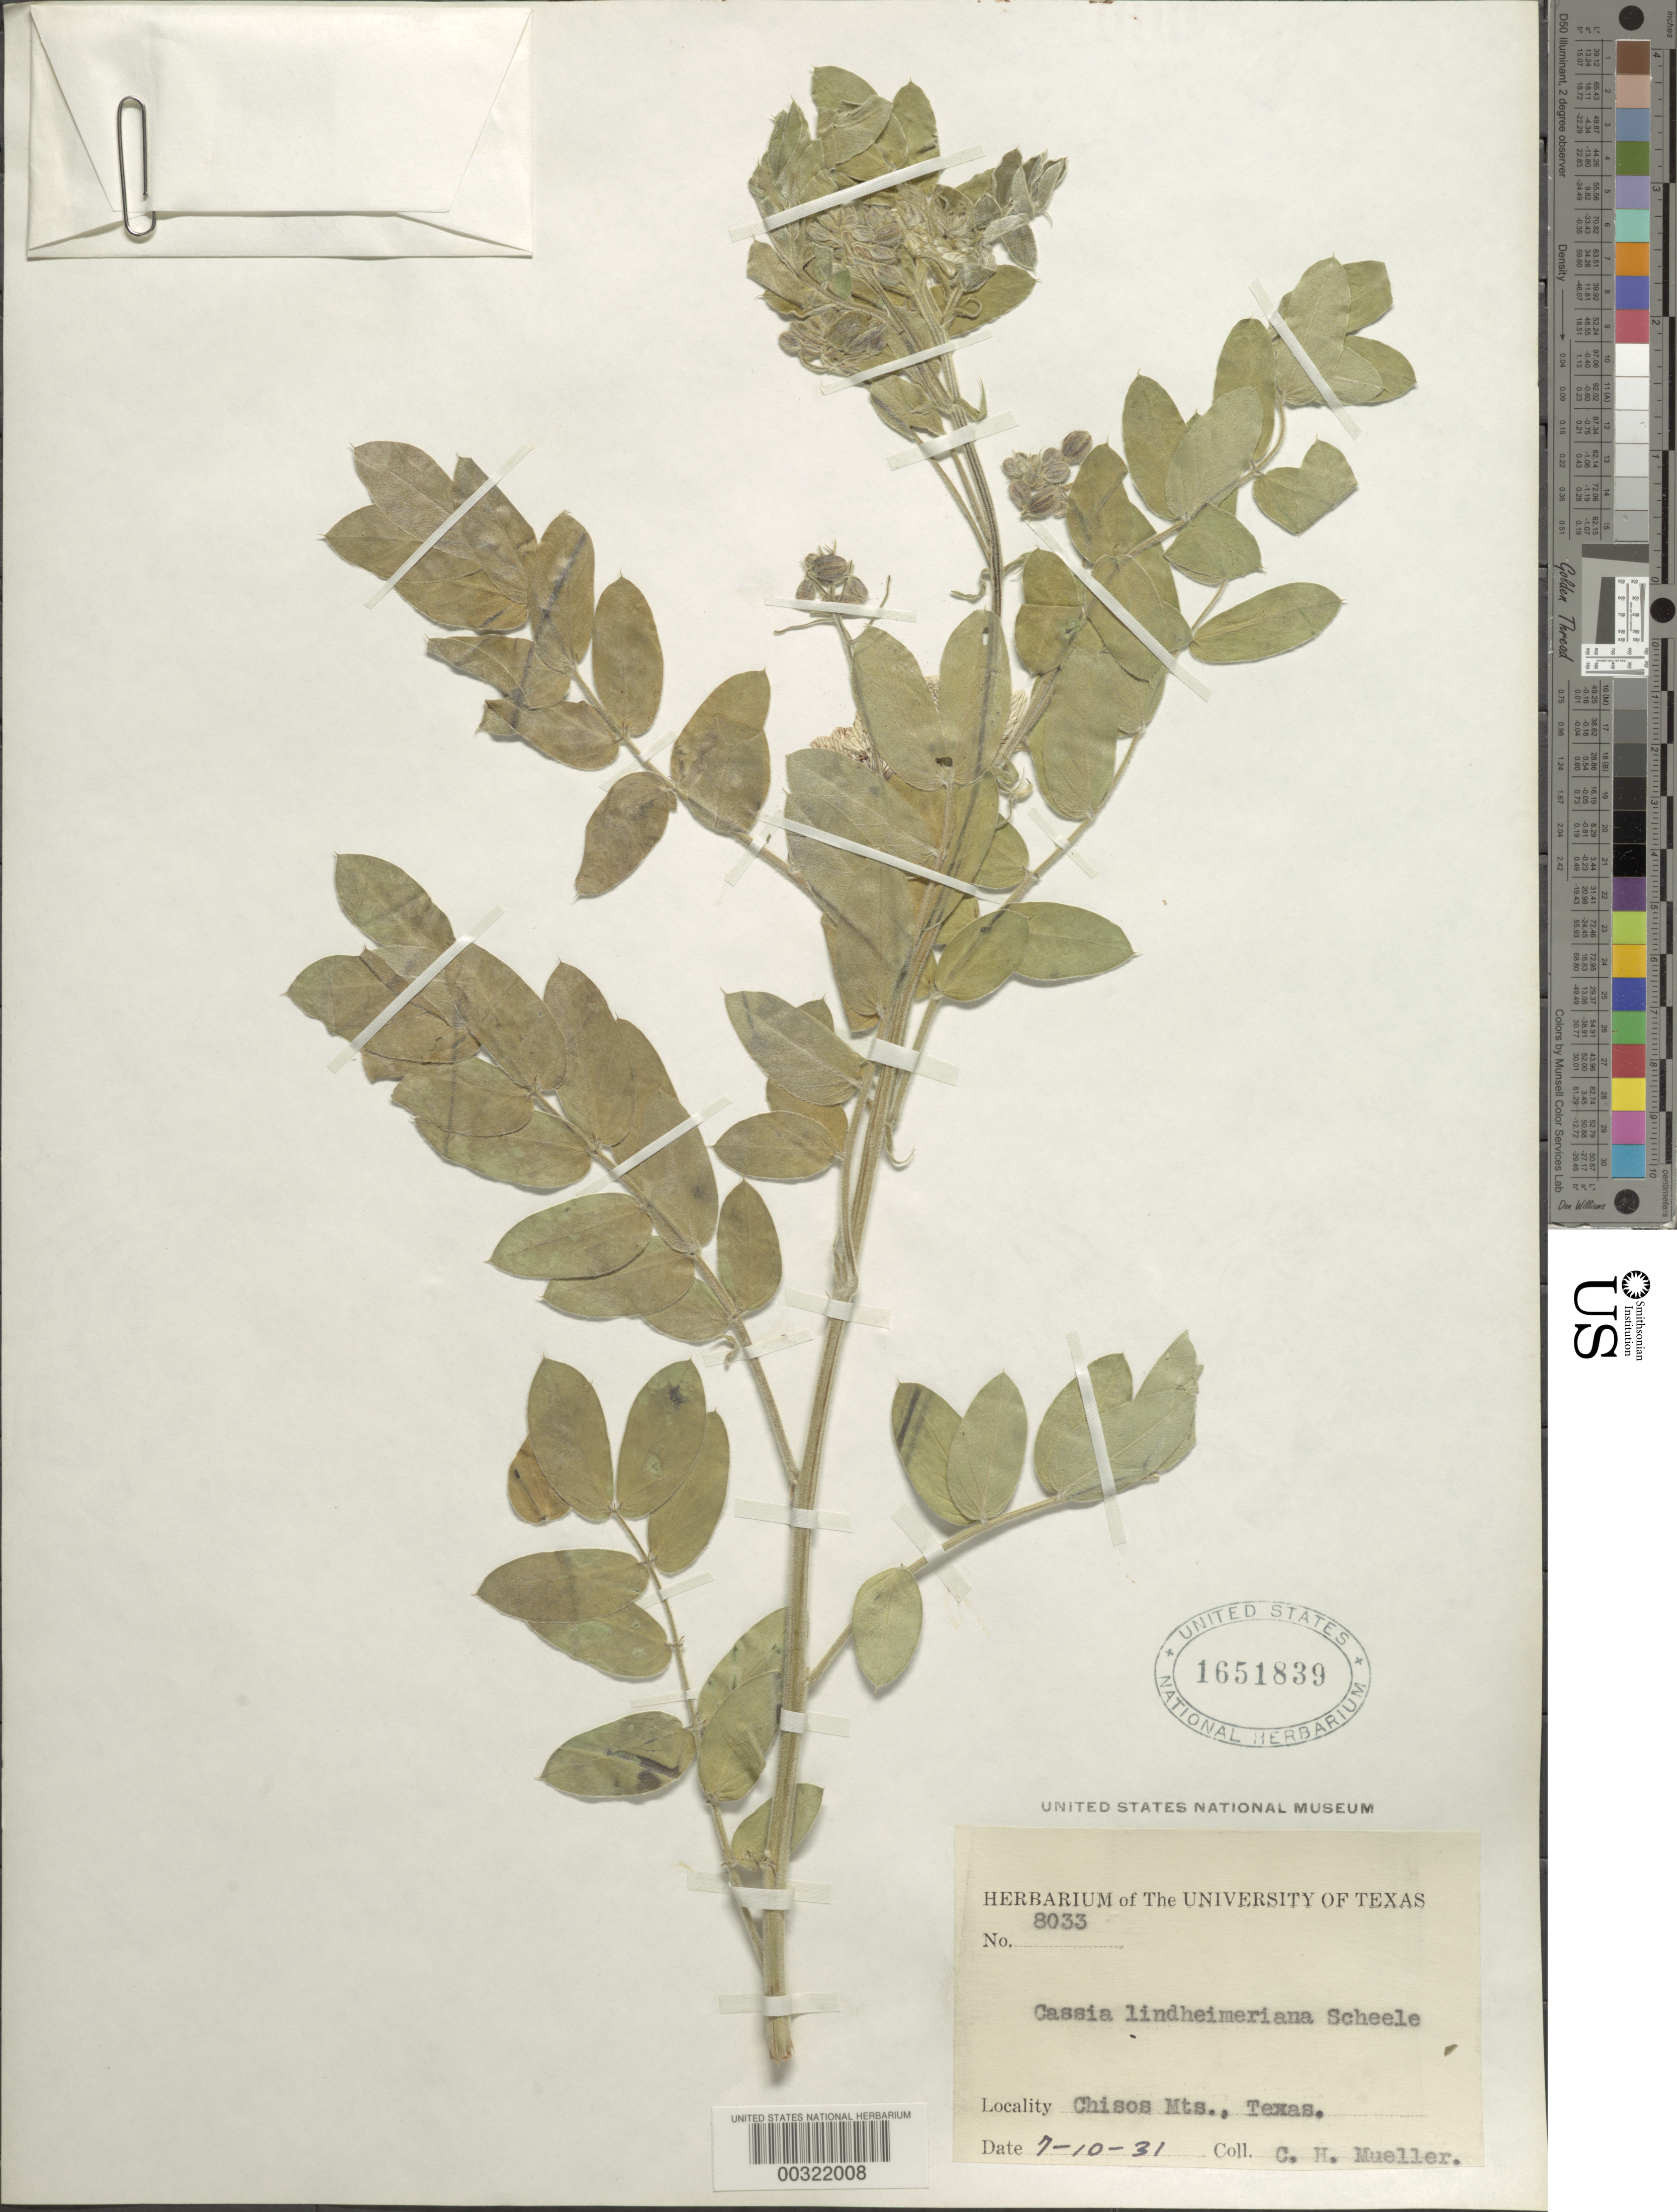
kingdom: Plantae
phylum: Tracheophyta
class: Magnoliopsida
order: Fabales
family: Fabaceae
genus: Senna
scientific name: Senna lindheimeriana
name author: (Scheele) H.S. Irwin & Barneby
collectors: C. H. Muller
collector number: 8033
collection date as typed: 10 Jul 1931 or Jul 10 1931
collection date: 1931-07-10 or 1931-10-07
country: United States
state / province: Texas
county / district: Brewster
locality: Chisos mts.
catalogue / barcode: US 1651839